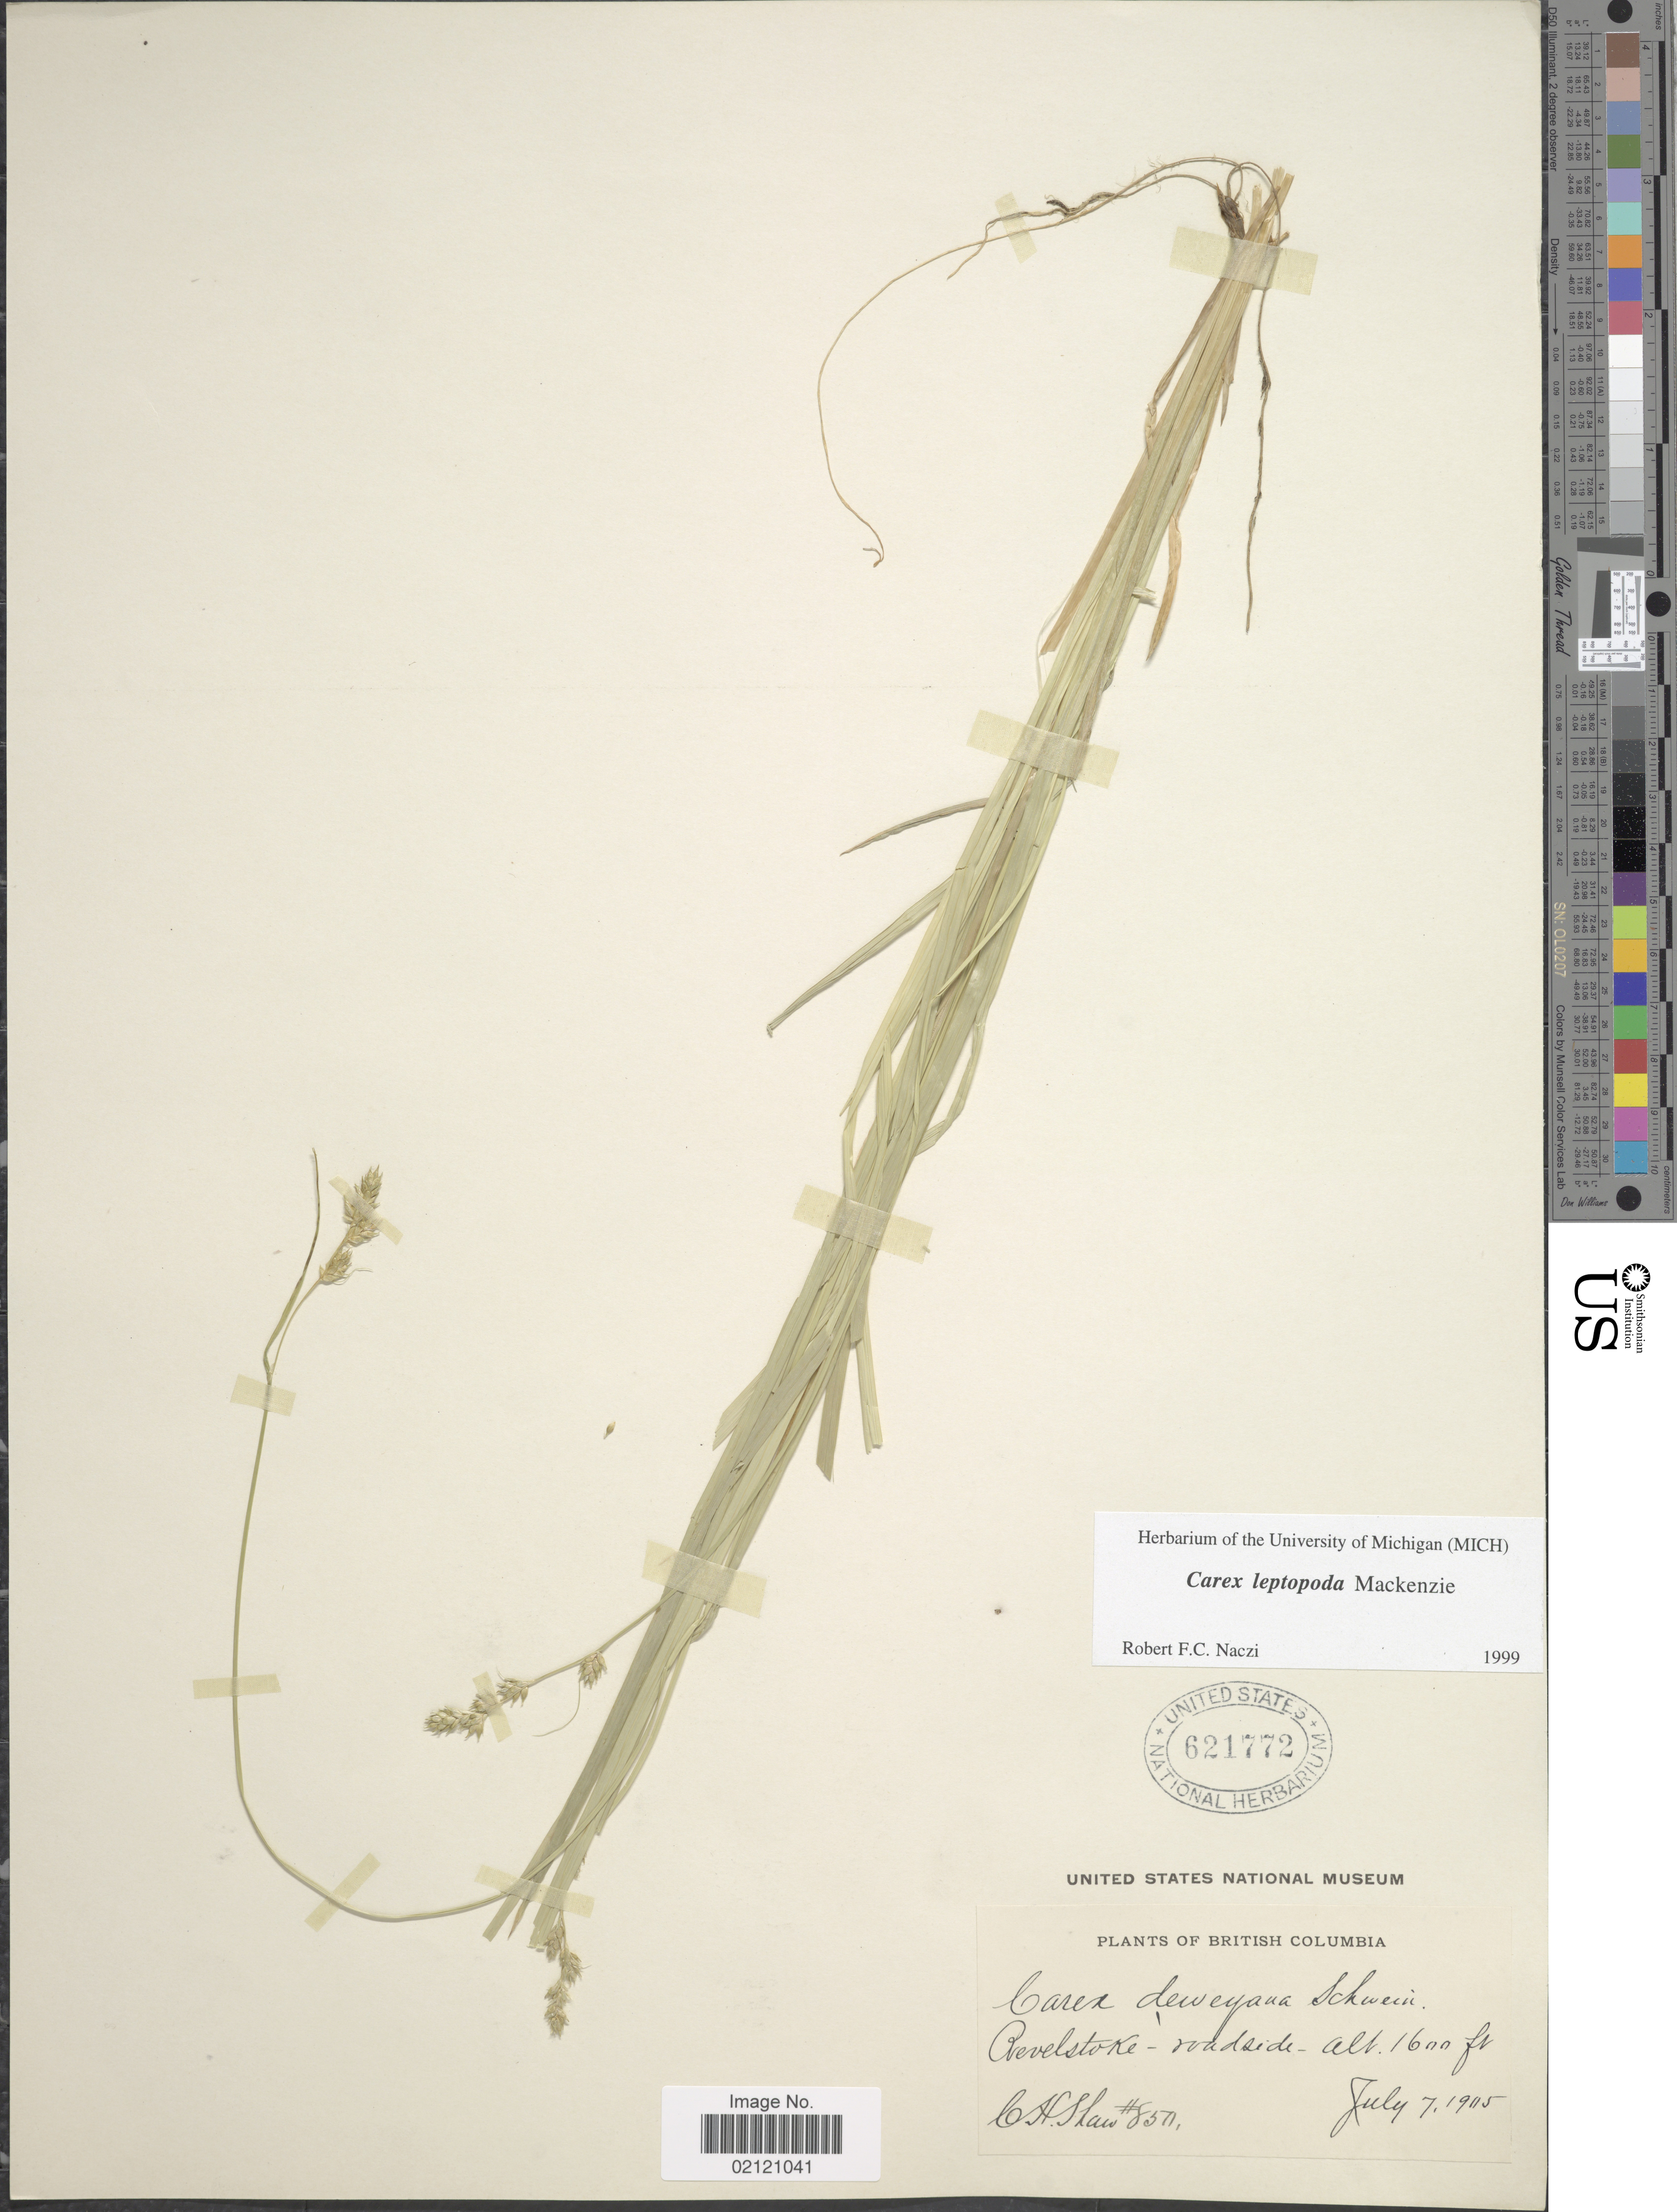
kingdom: Plantae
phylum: Tracheophyta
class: Liliopsida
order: Poales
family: Cyperaceae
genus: Carex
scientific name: Carex leptopoda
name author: Mack.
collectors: C. H. Shaw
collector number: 850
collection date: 1905-07-07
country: Canada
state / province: British Columbia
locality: Revelstoke, Roadside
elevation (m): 488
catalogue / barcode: US 621772